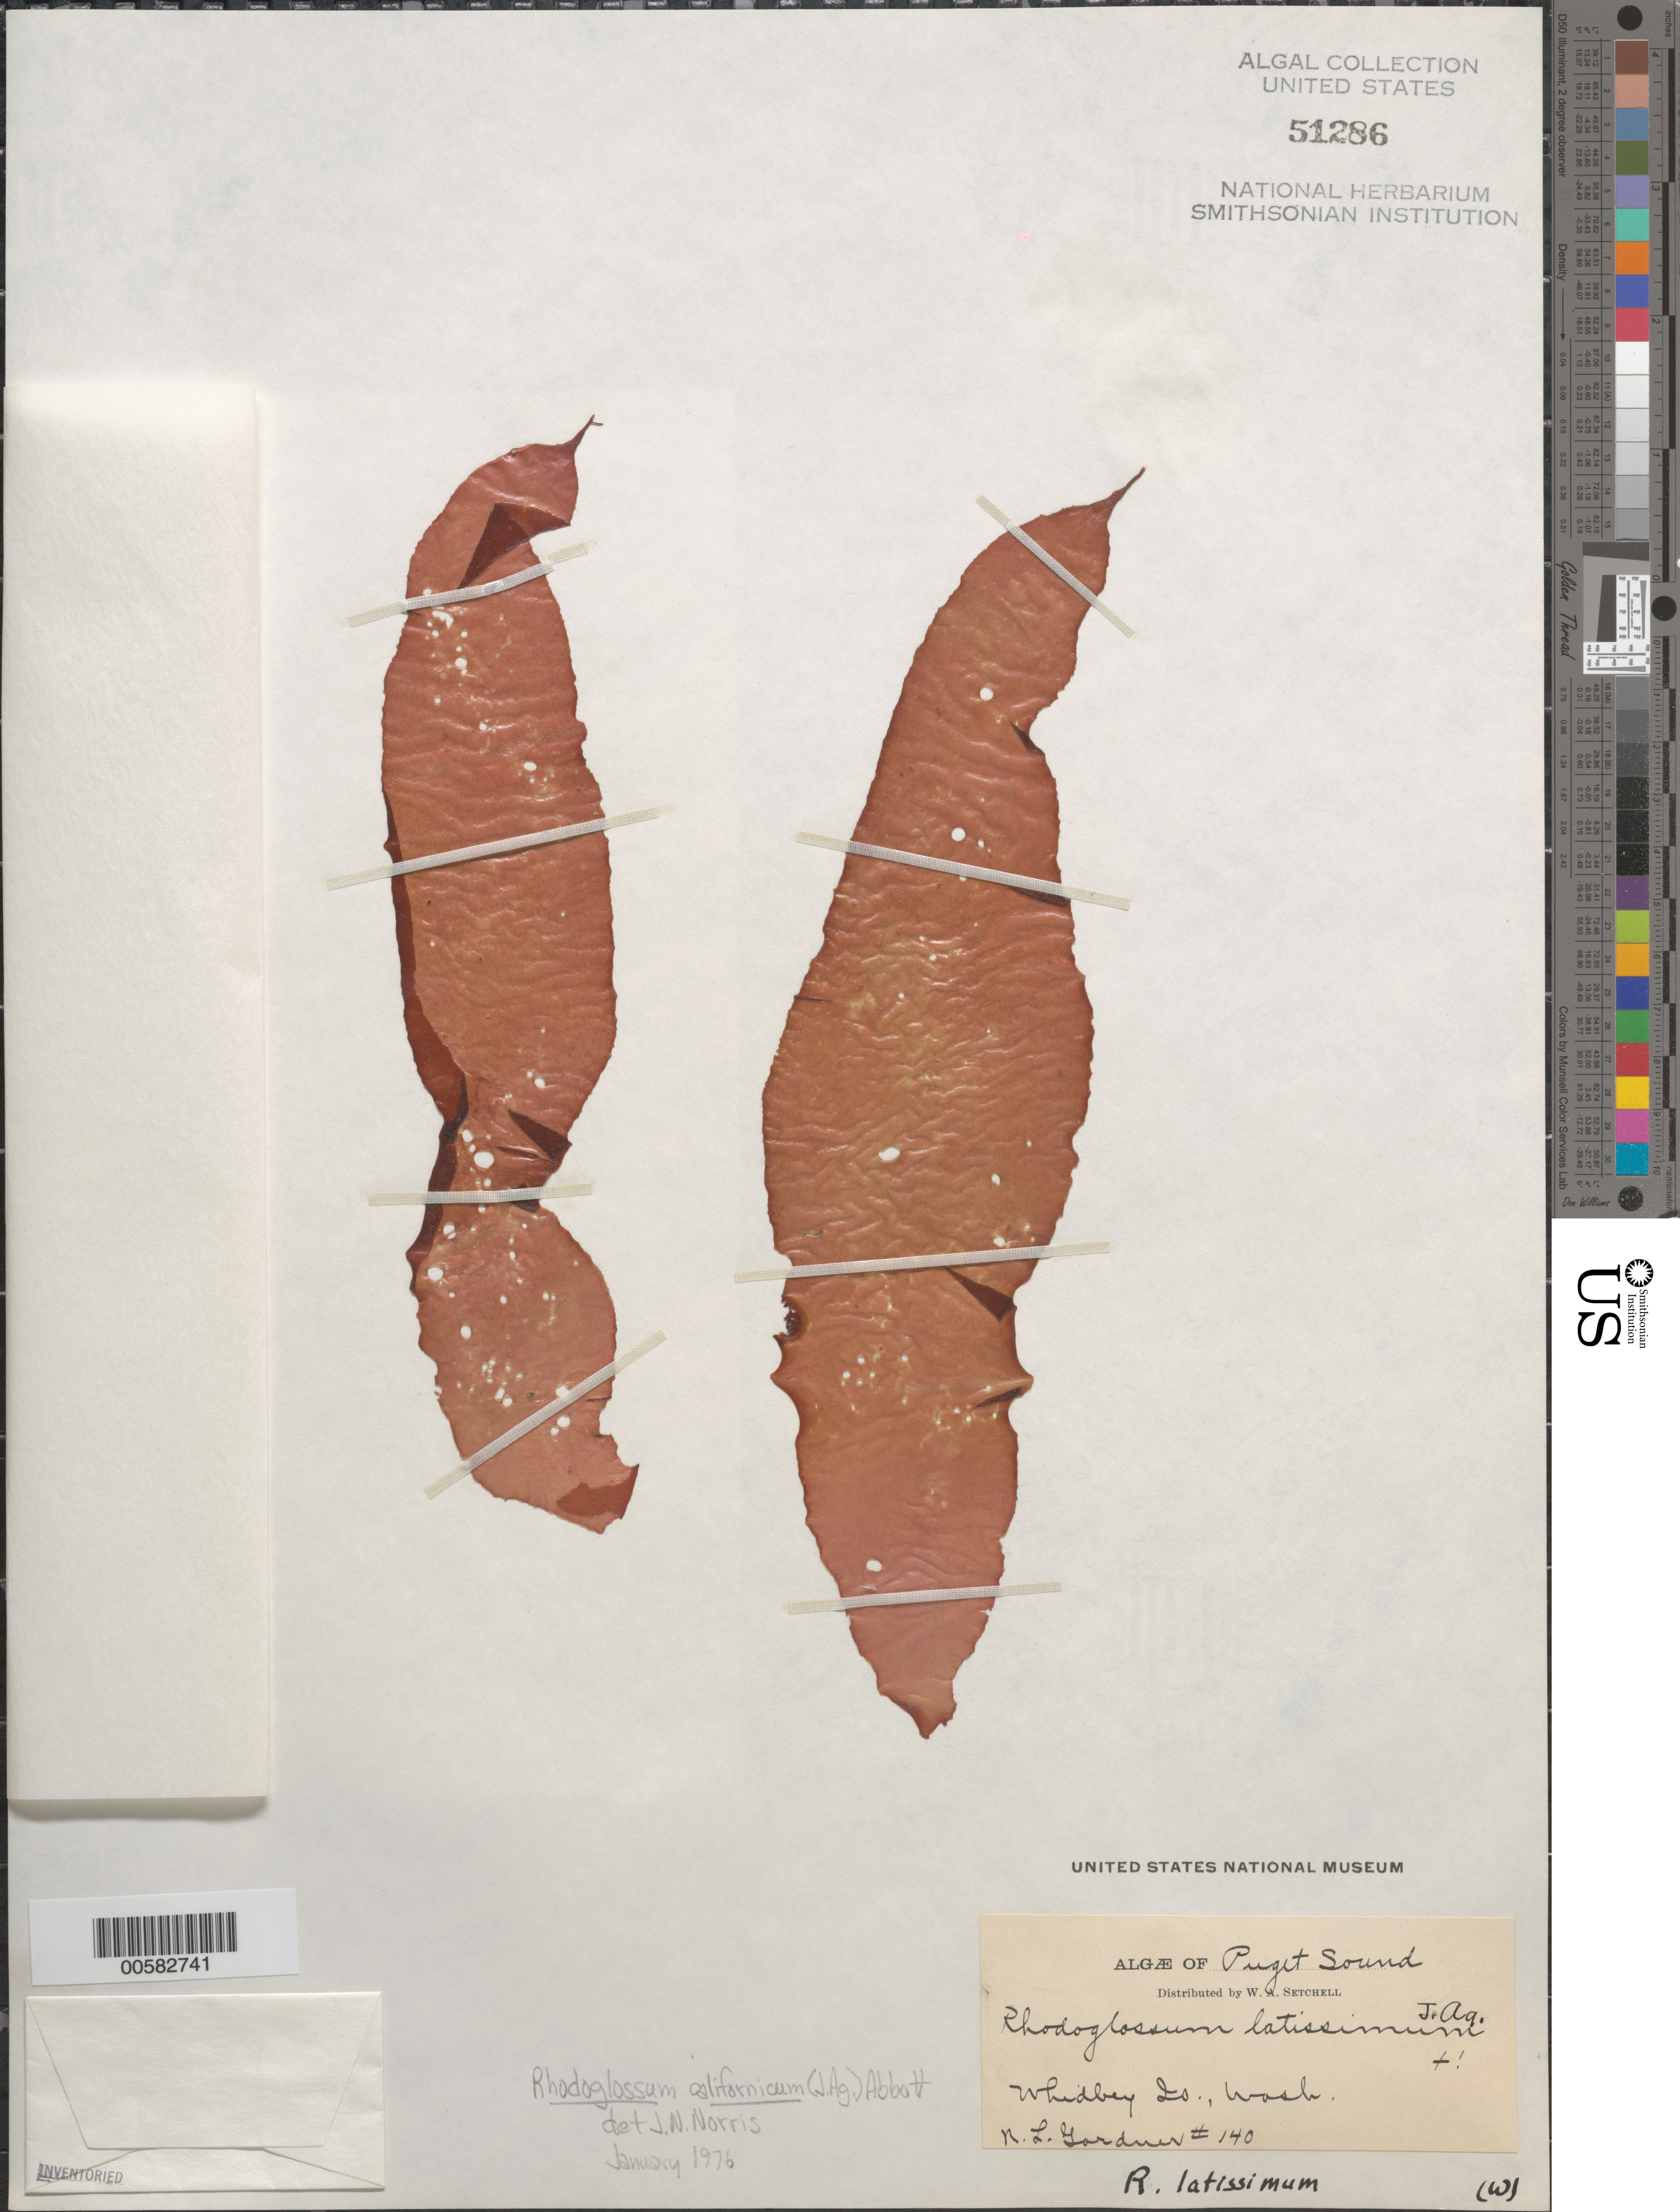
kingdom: Plantae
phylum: Rhodophyta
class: Florideophyceae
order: Gigartinales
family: Gigartinaceae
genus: Mazzaella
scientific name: Mazzaella californica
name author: (J. Agardh) G. De Toni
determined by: Algae name updating Project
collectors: N. Gardner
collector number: NLG 140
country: United States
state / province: Washington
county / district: Island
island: Whidbey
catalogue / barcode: US 51286